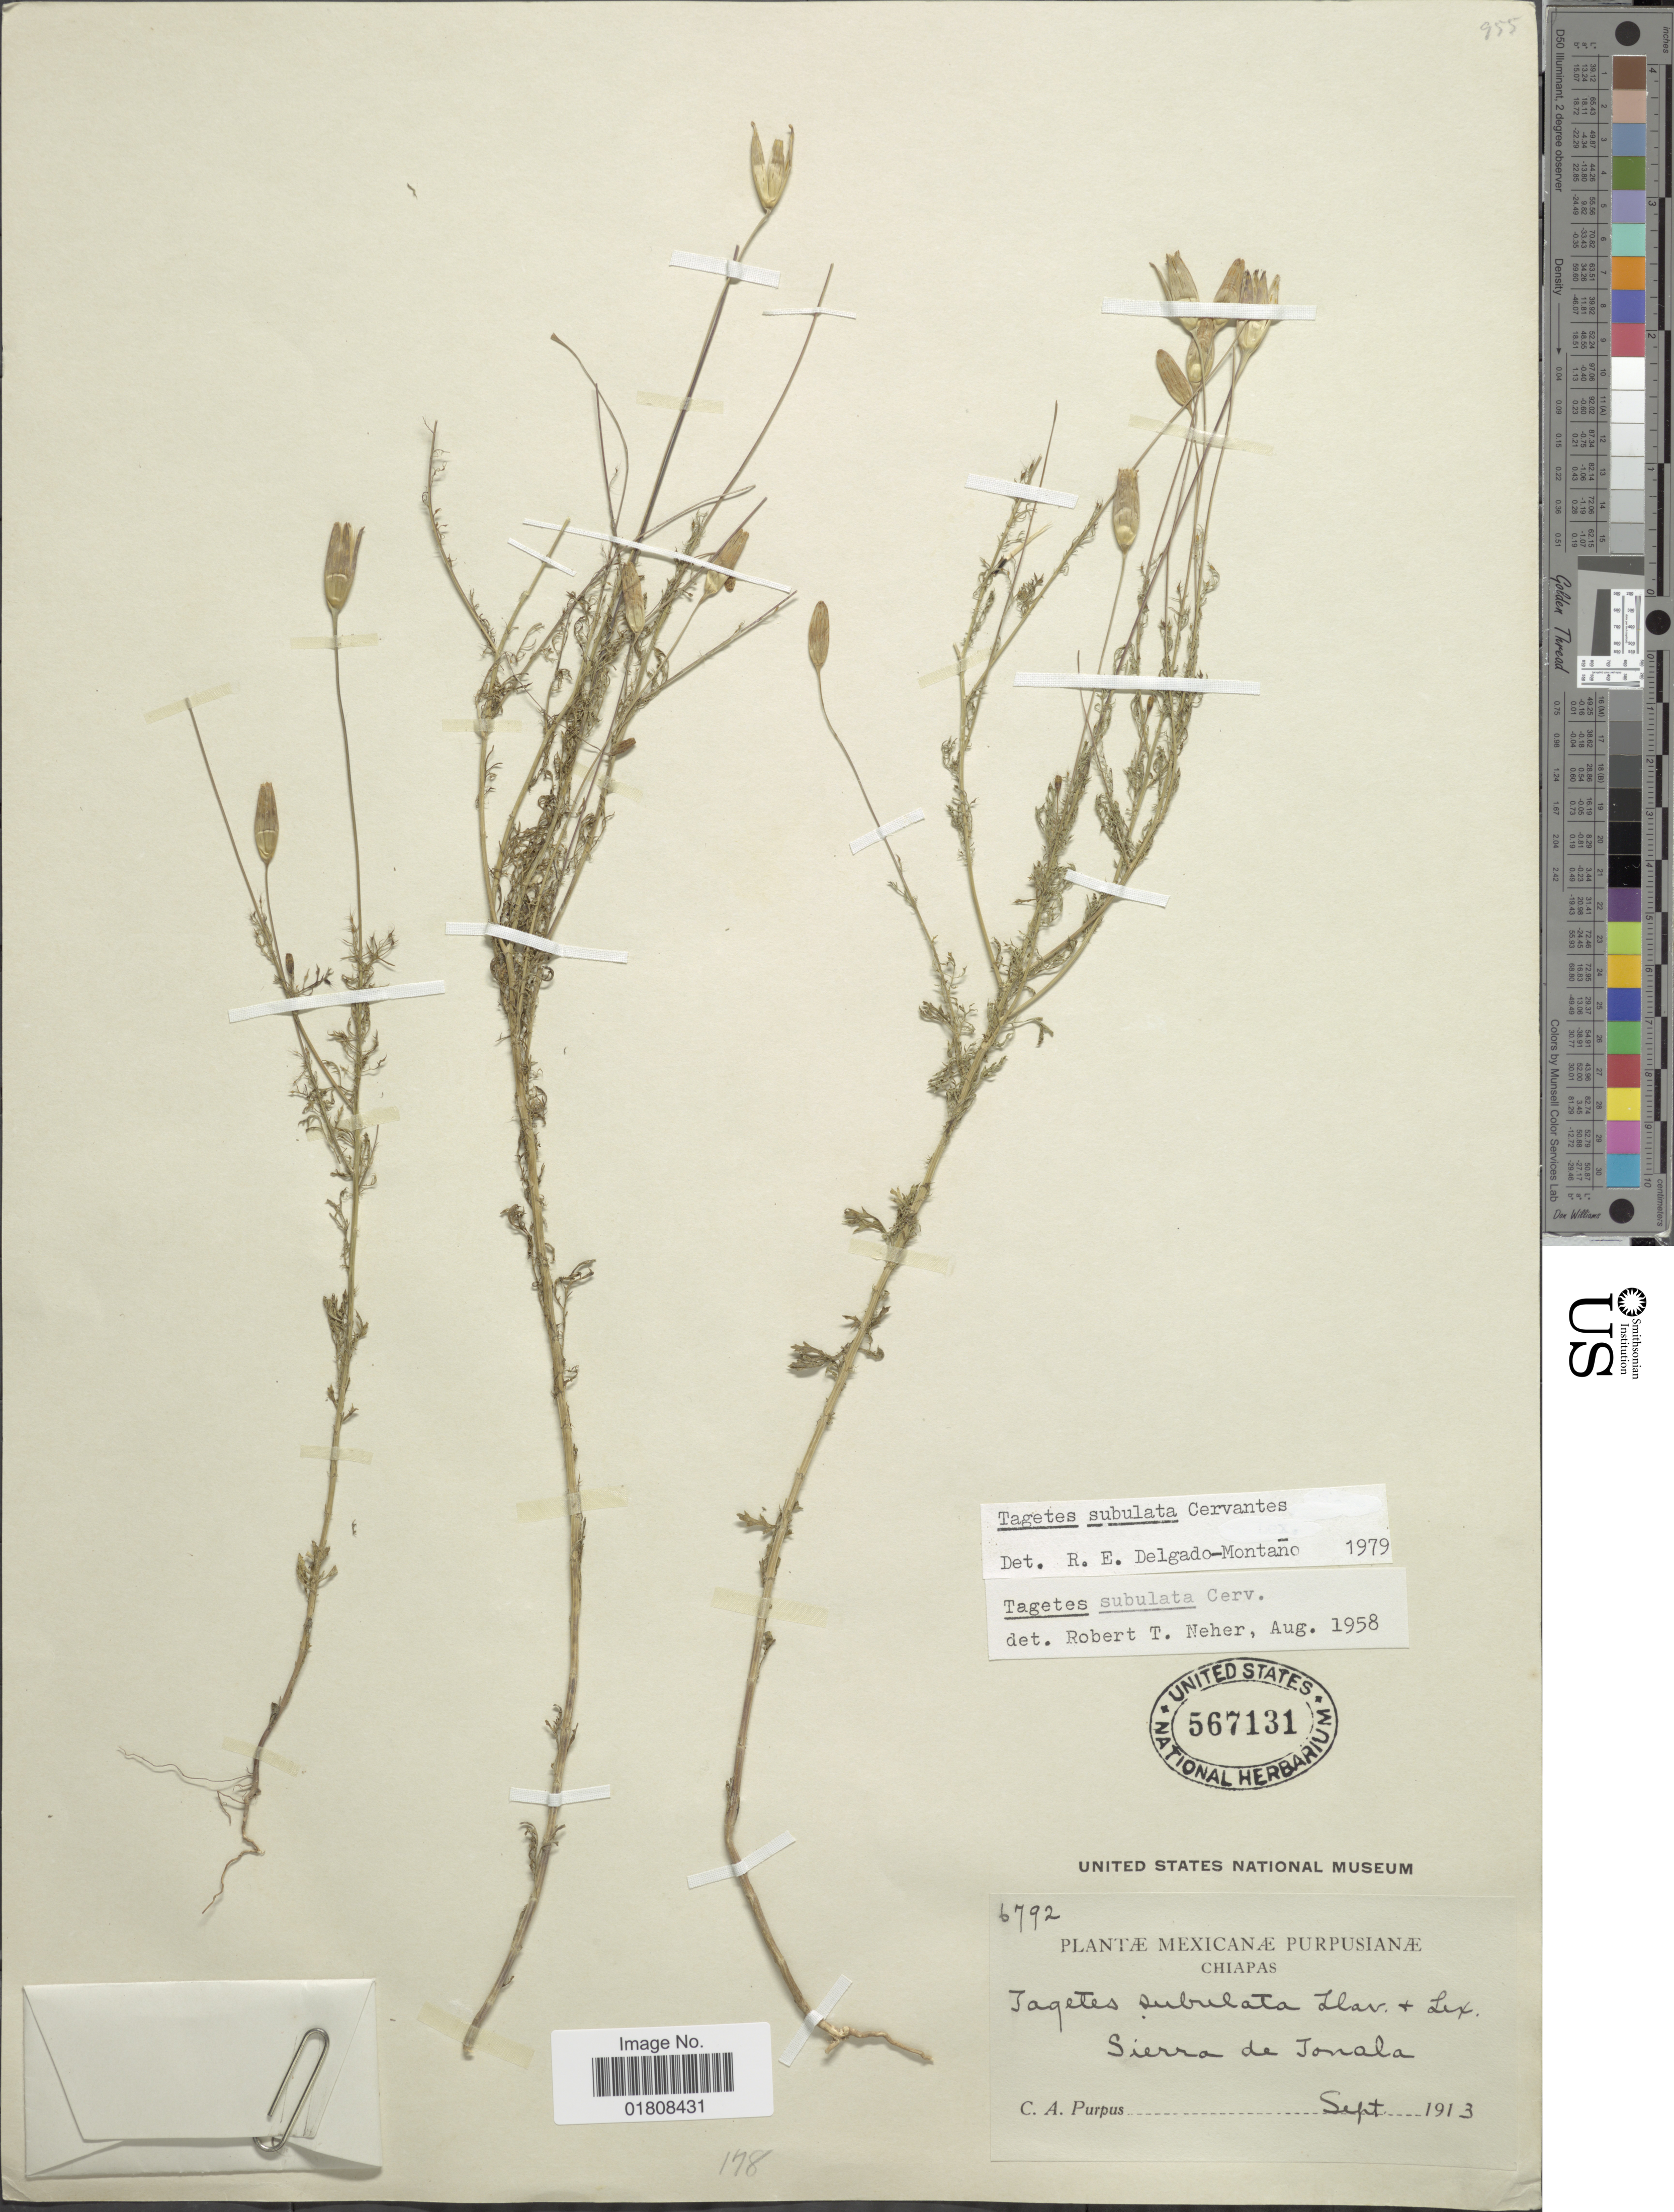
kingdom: Plantae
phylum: Tracheophyta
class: Magnoliopsida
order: Asterales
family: Asteraceae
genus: Tagetes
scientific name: Tagetes subulata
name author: Cerv.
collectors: C. A. Purpus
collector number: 6792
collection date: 1913-09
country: Mexico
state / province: Chiapas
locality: Sierra de Tonala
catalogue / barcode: US 567131